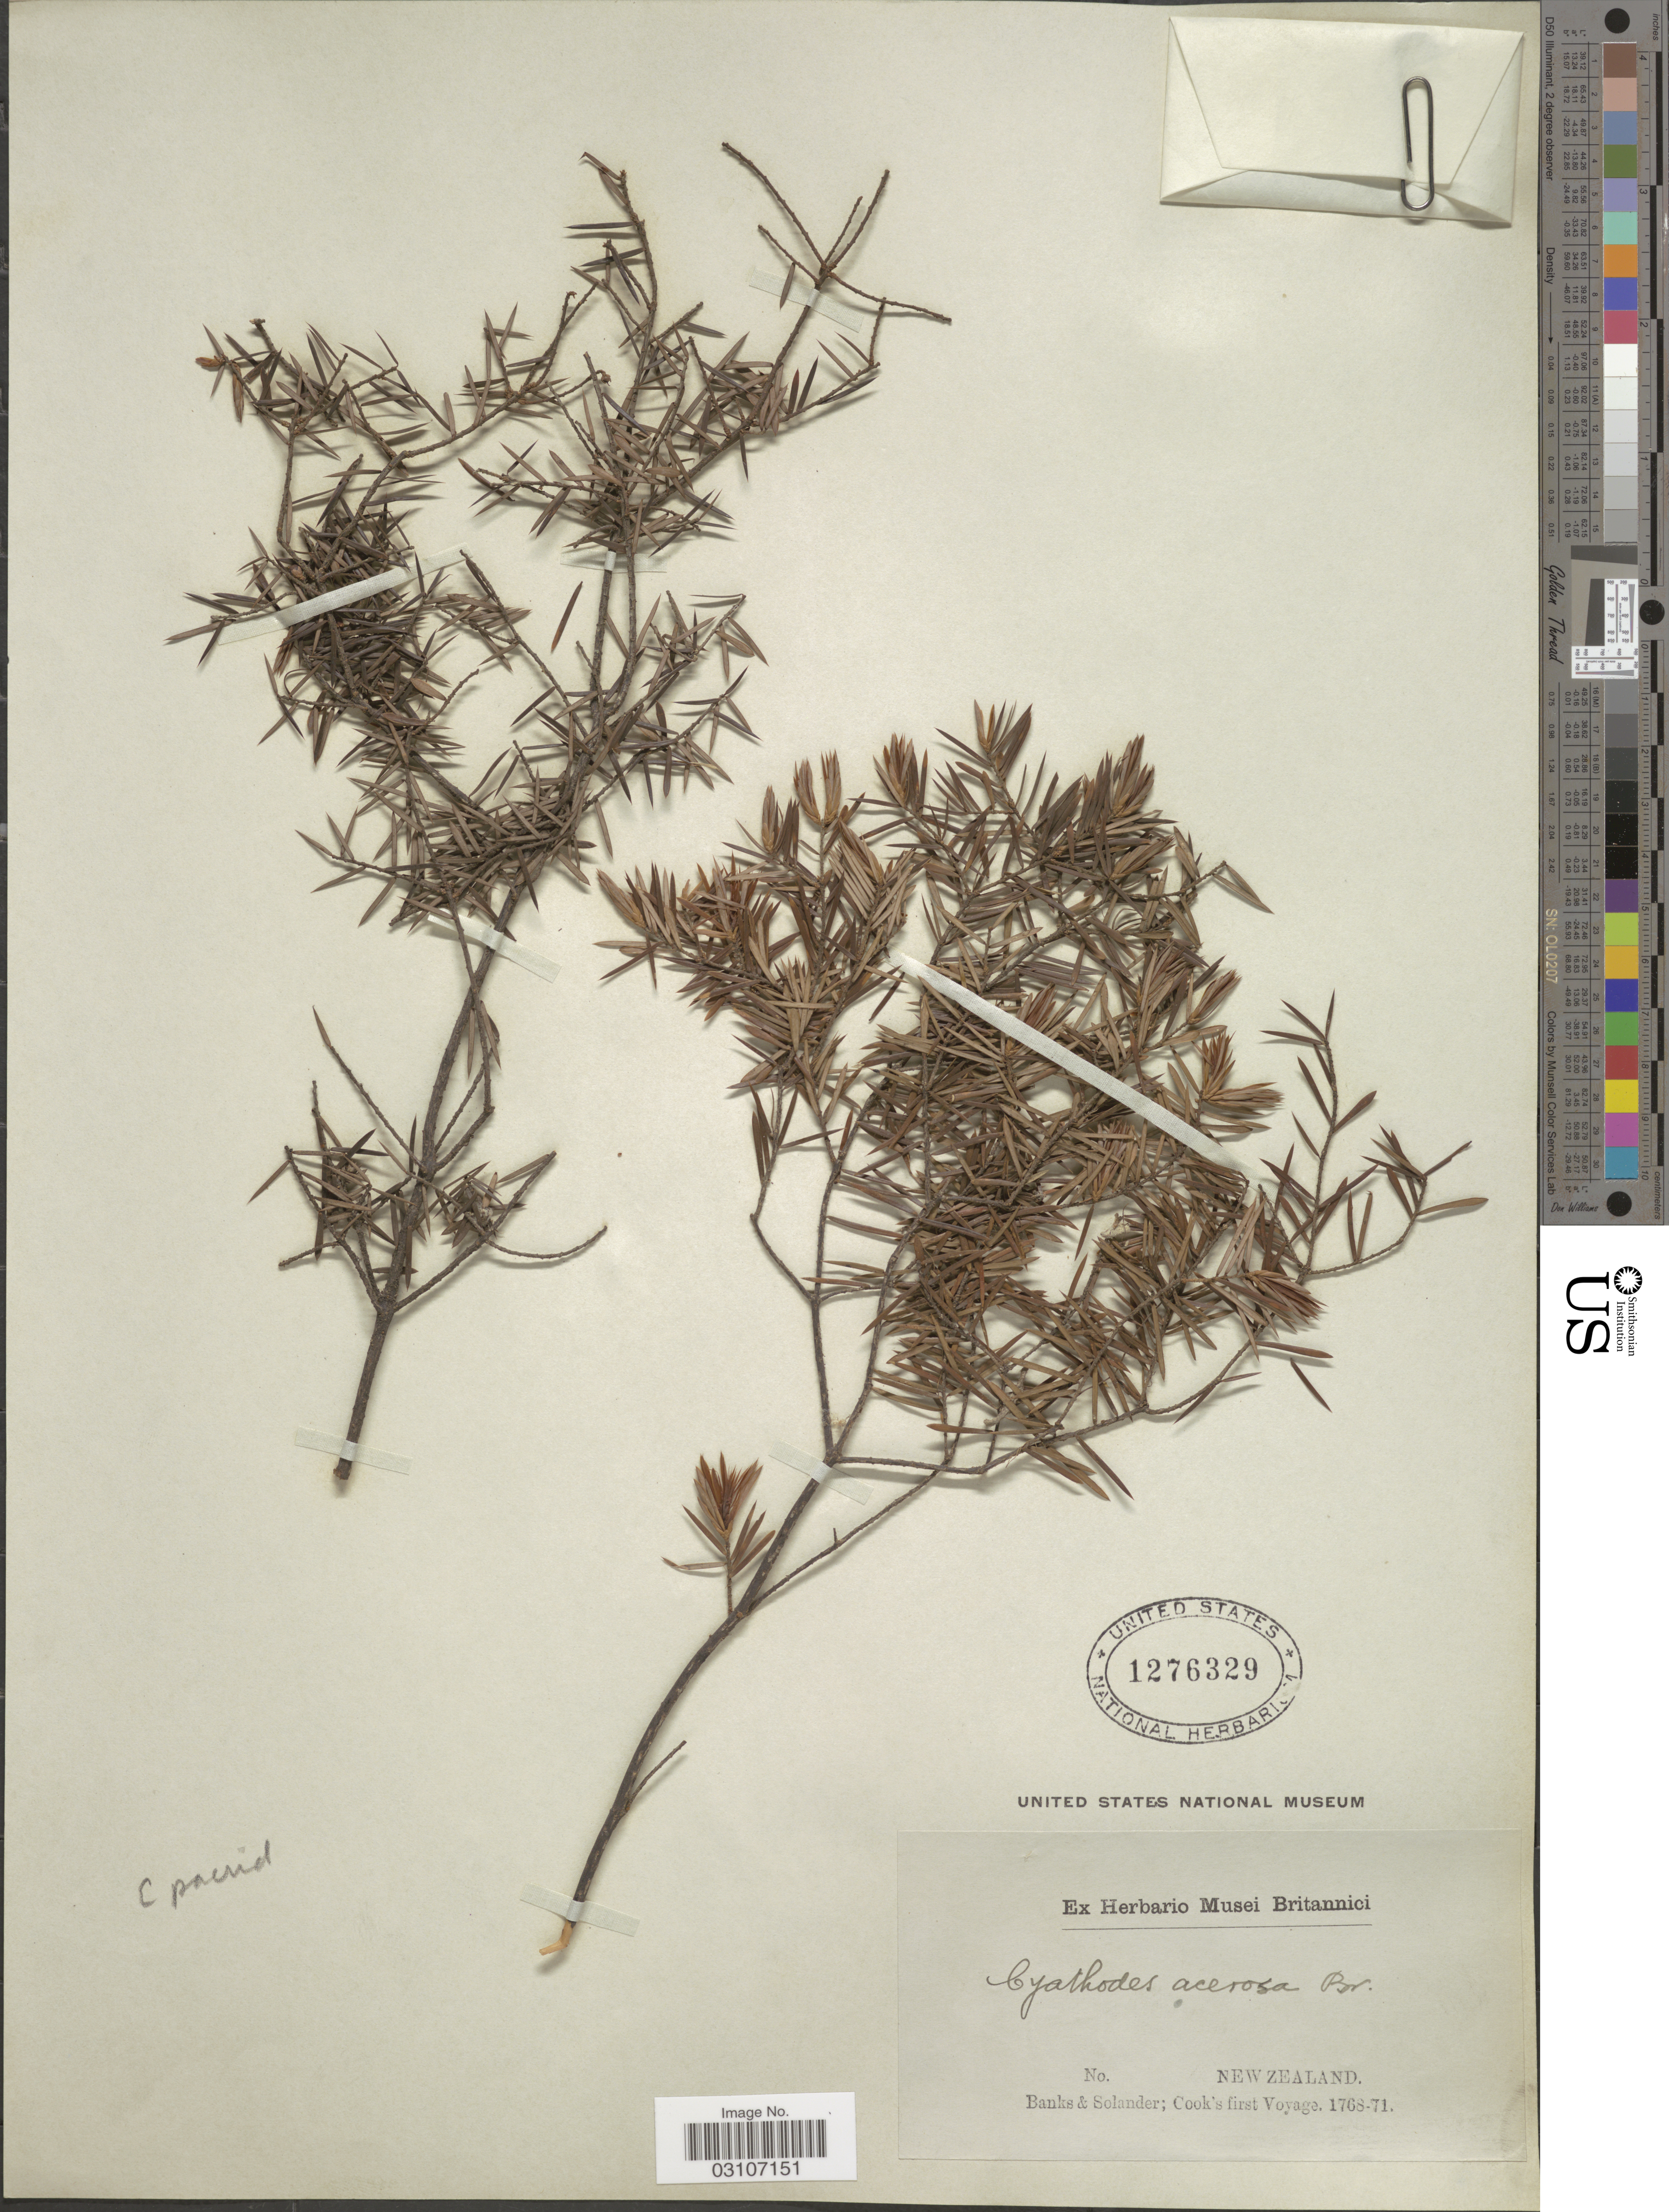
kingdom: Plantae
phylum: Tracheophyta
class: Magnoliopsida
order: Ericales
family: Ericaceae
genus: Cyathodes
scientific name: Cyathodes acerosa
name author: (Gaertn.) Roem. & Schult.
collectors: -- Banks & -- Solander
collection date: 1768/1771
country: New Zealand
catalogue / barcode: US 1276329